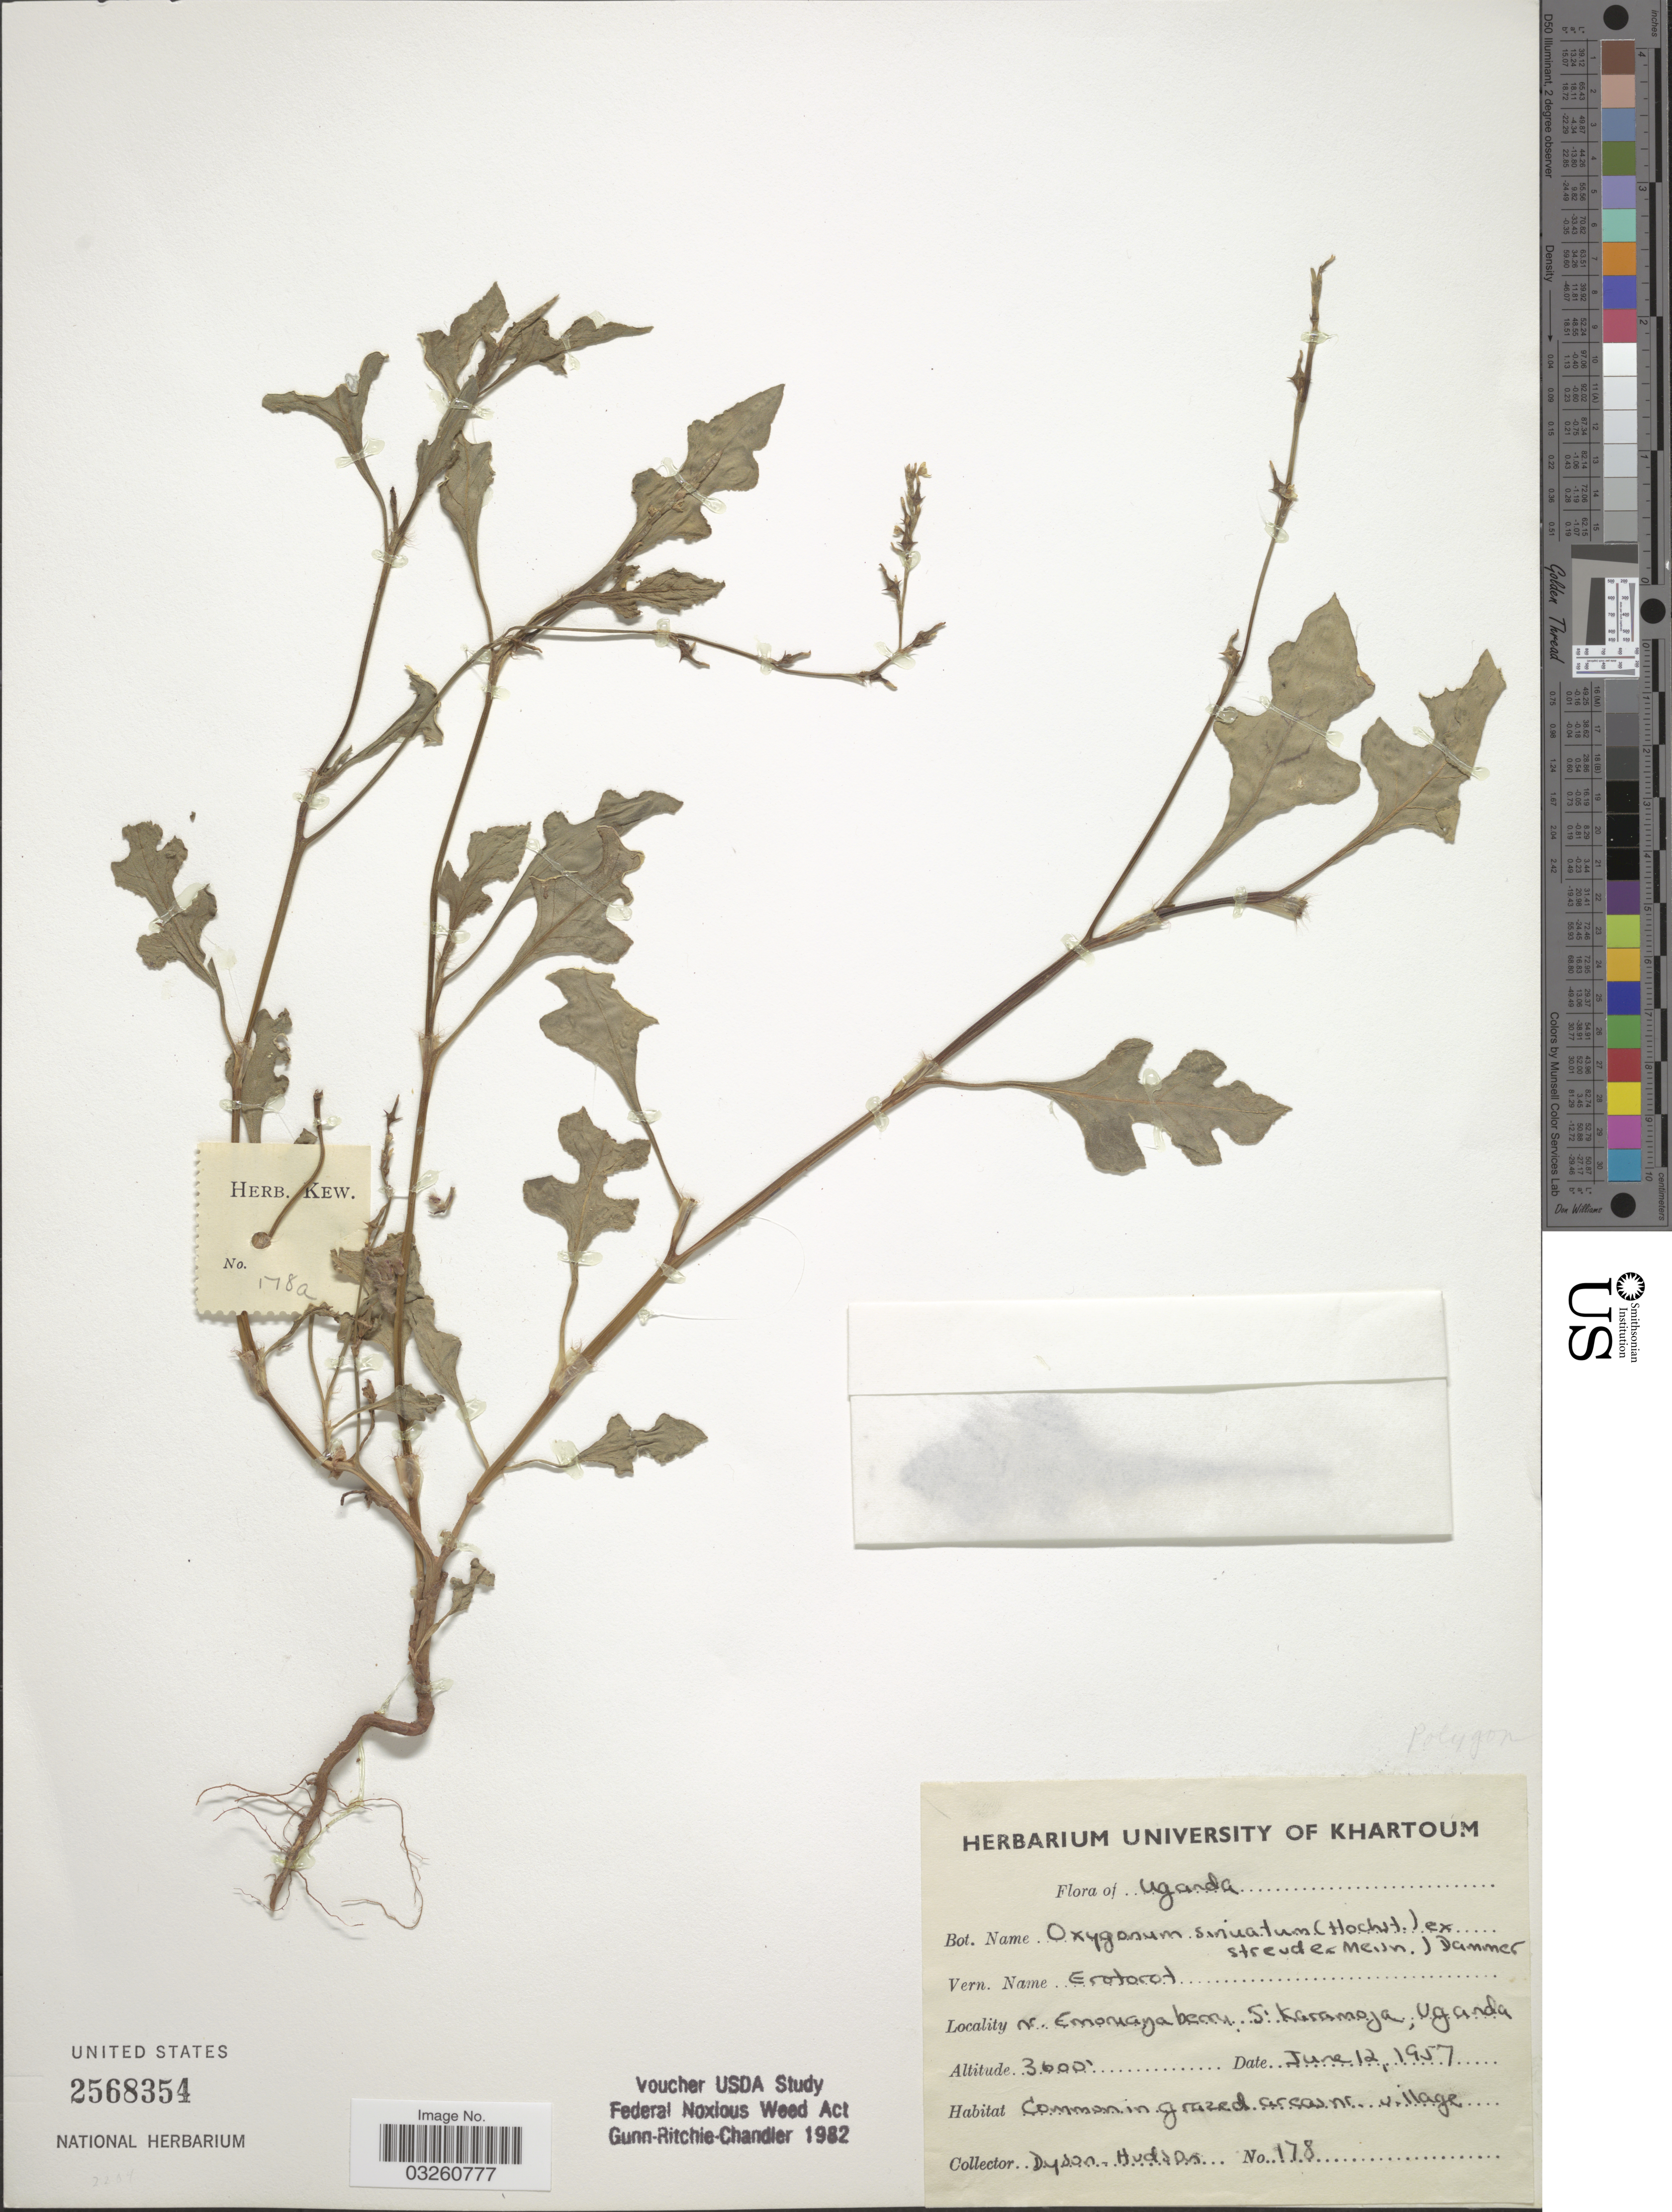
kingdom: Plantae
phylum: Tracheophyta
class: Magnoliopsida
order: Caryophyllales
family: Polygonaceae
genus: Oxygonum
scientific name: Oxygonum sinuatum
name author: (Hochst. ex Meisn.) Dammer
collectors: Dyson-Hudson, --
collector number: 178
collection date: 1957-06-12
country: Uganda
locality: N. Emoruangaberru, S. Karamoja.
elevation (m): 1097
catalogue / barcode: US 2568354